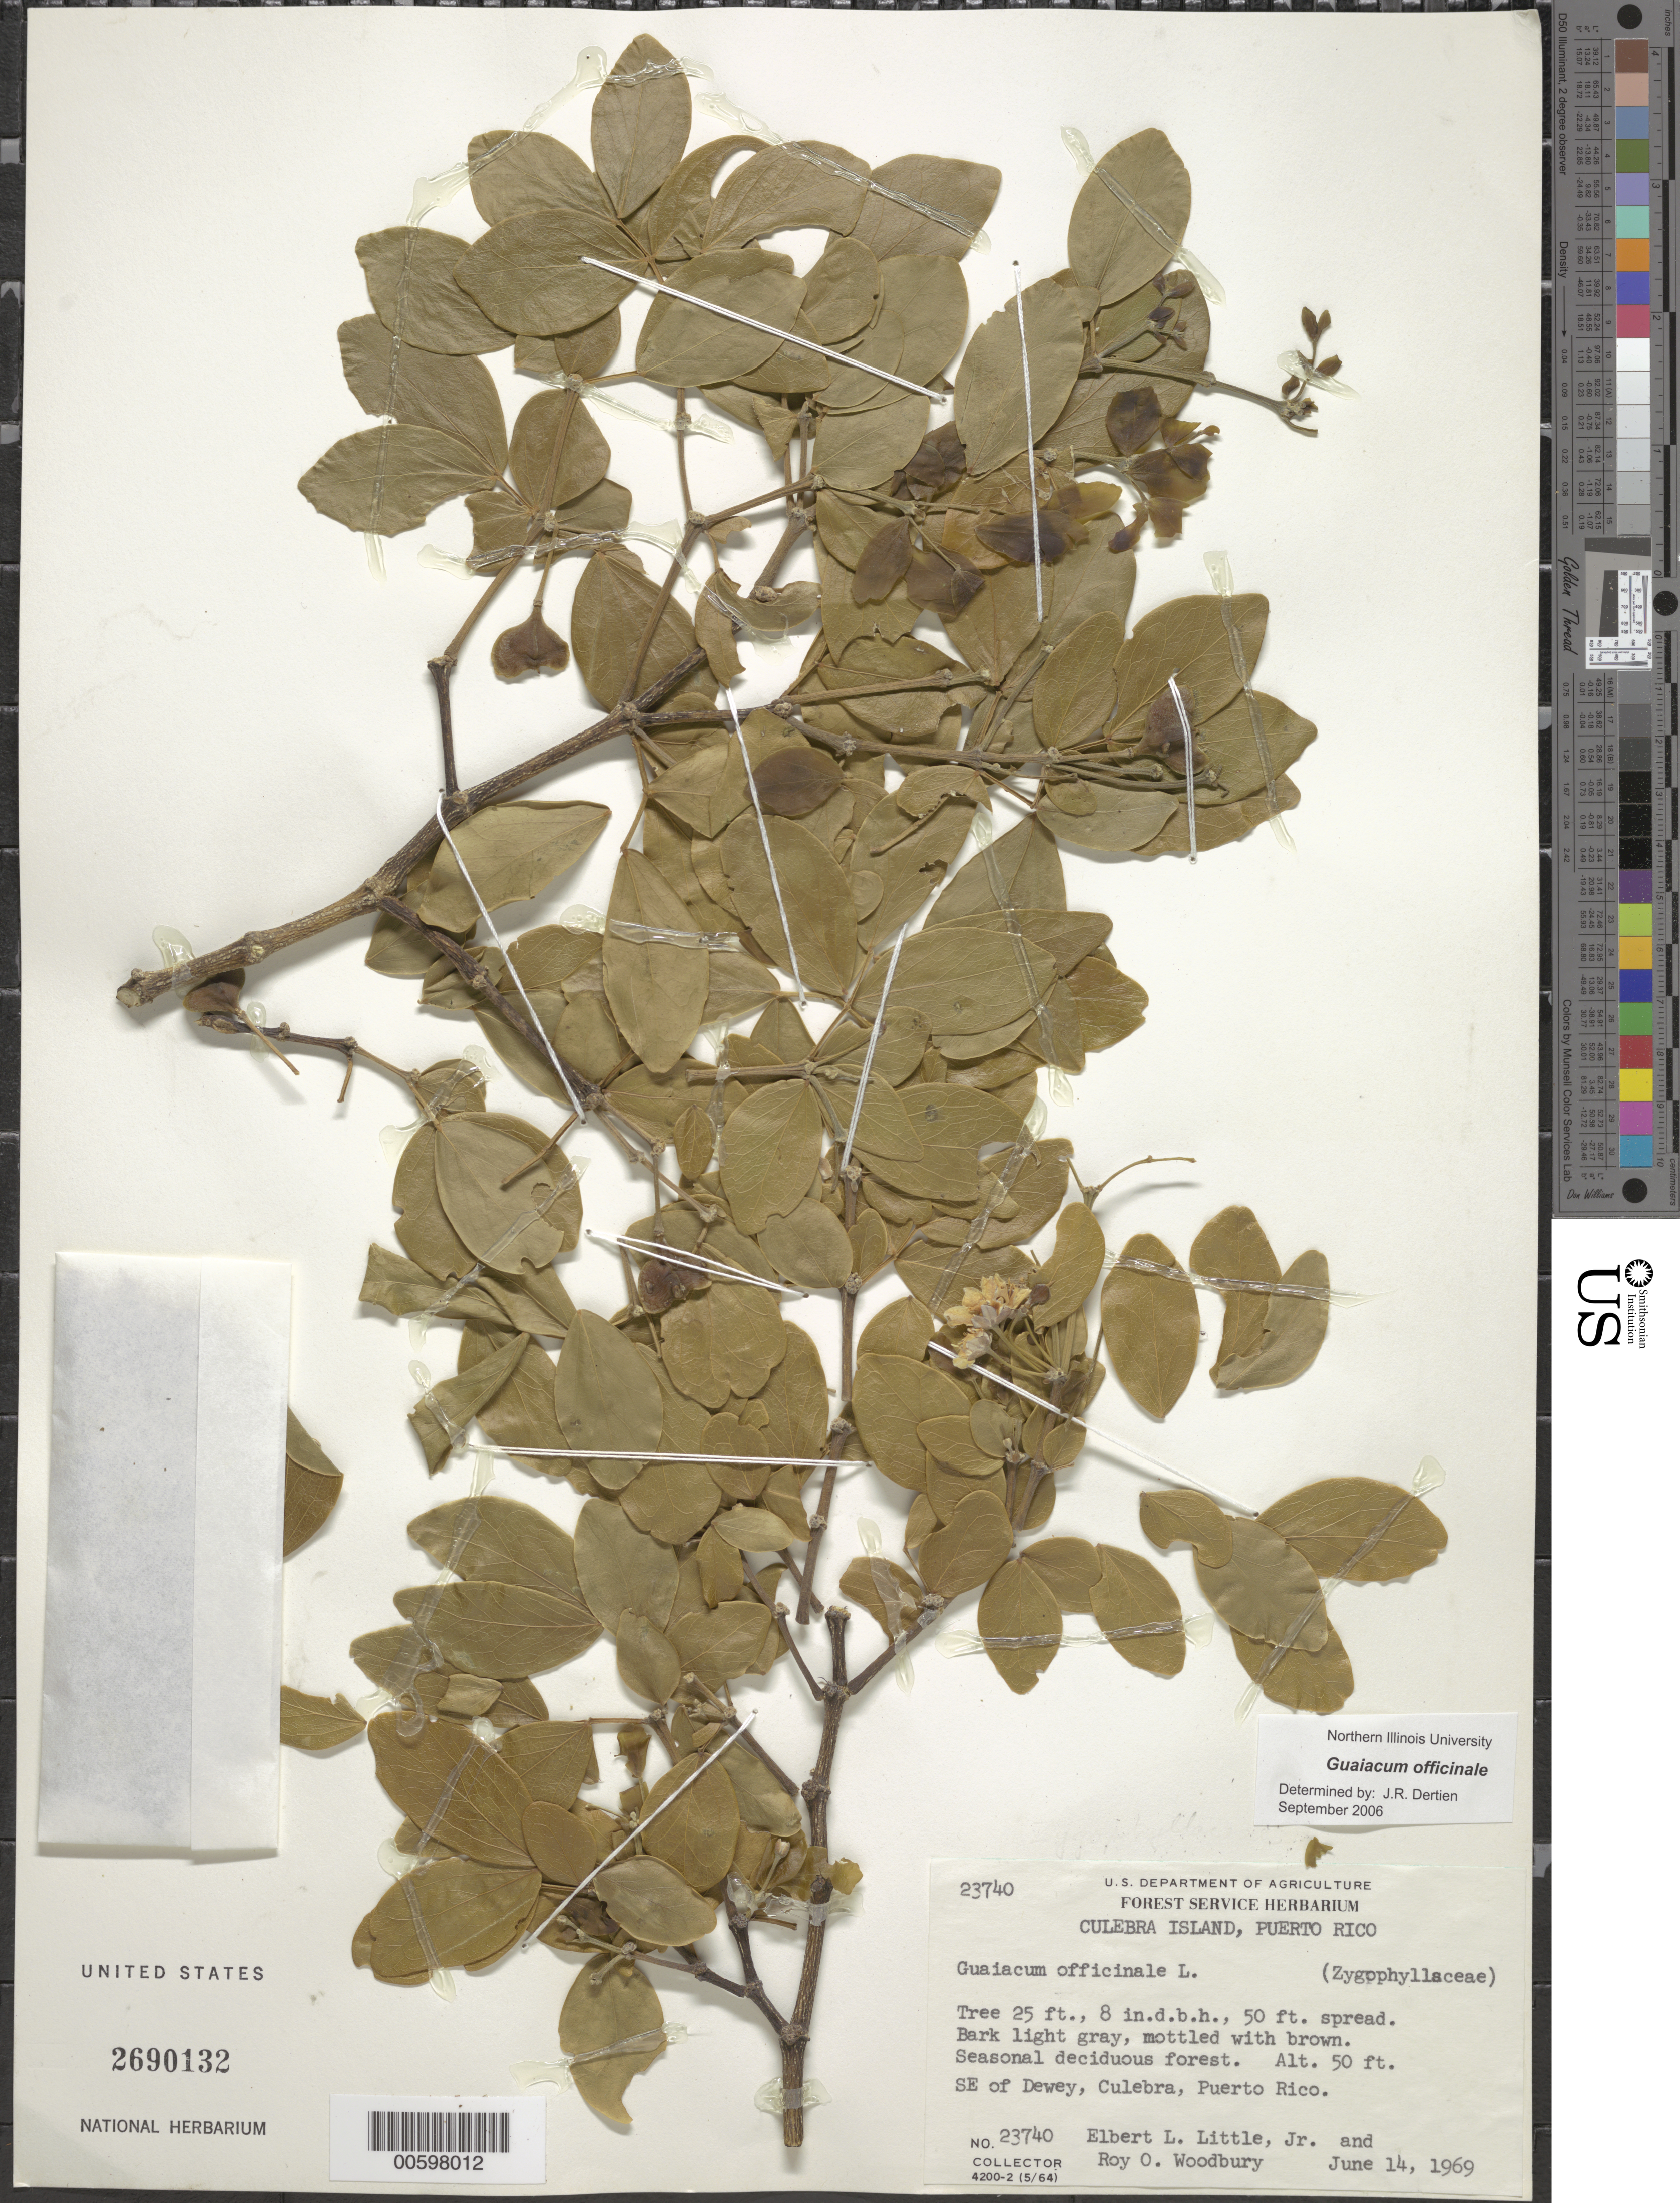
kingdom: Plantae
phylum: Tracheophyta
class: Magnoliopsida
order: Zygophyllales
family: Zygophyllaceae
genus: Guaiacum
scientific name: Guaiacum officinale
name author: L.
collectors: E. L. Little & O. R. Woodbury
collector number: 23740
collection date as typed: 14 Jun 1969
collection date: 1969-06-14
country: Puerto Rico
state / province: Culebra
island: Culebra Island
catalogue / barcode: US 2690132